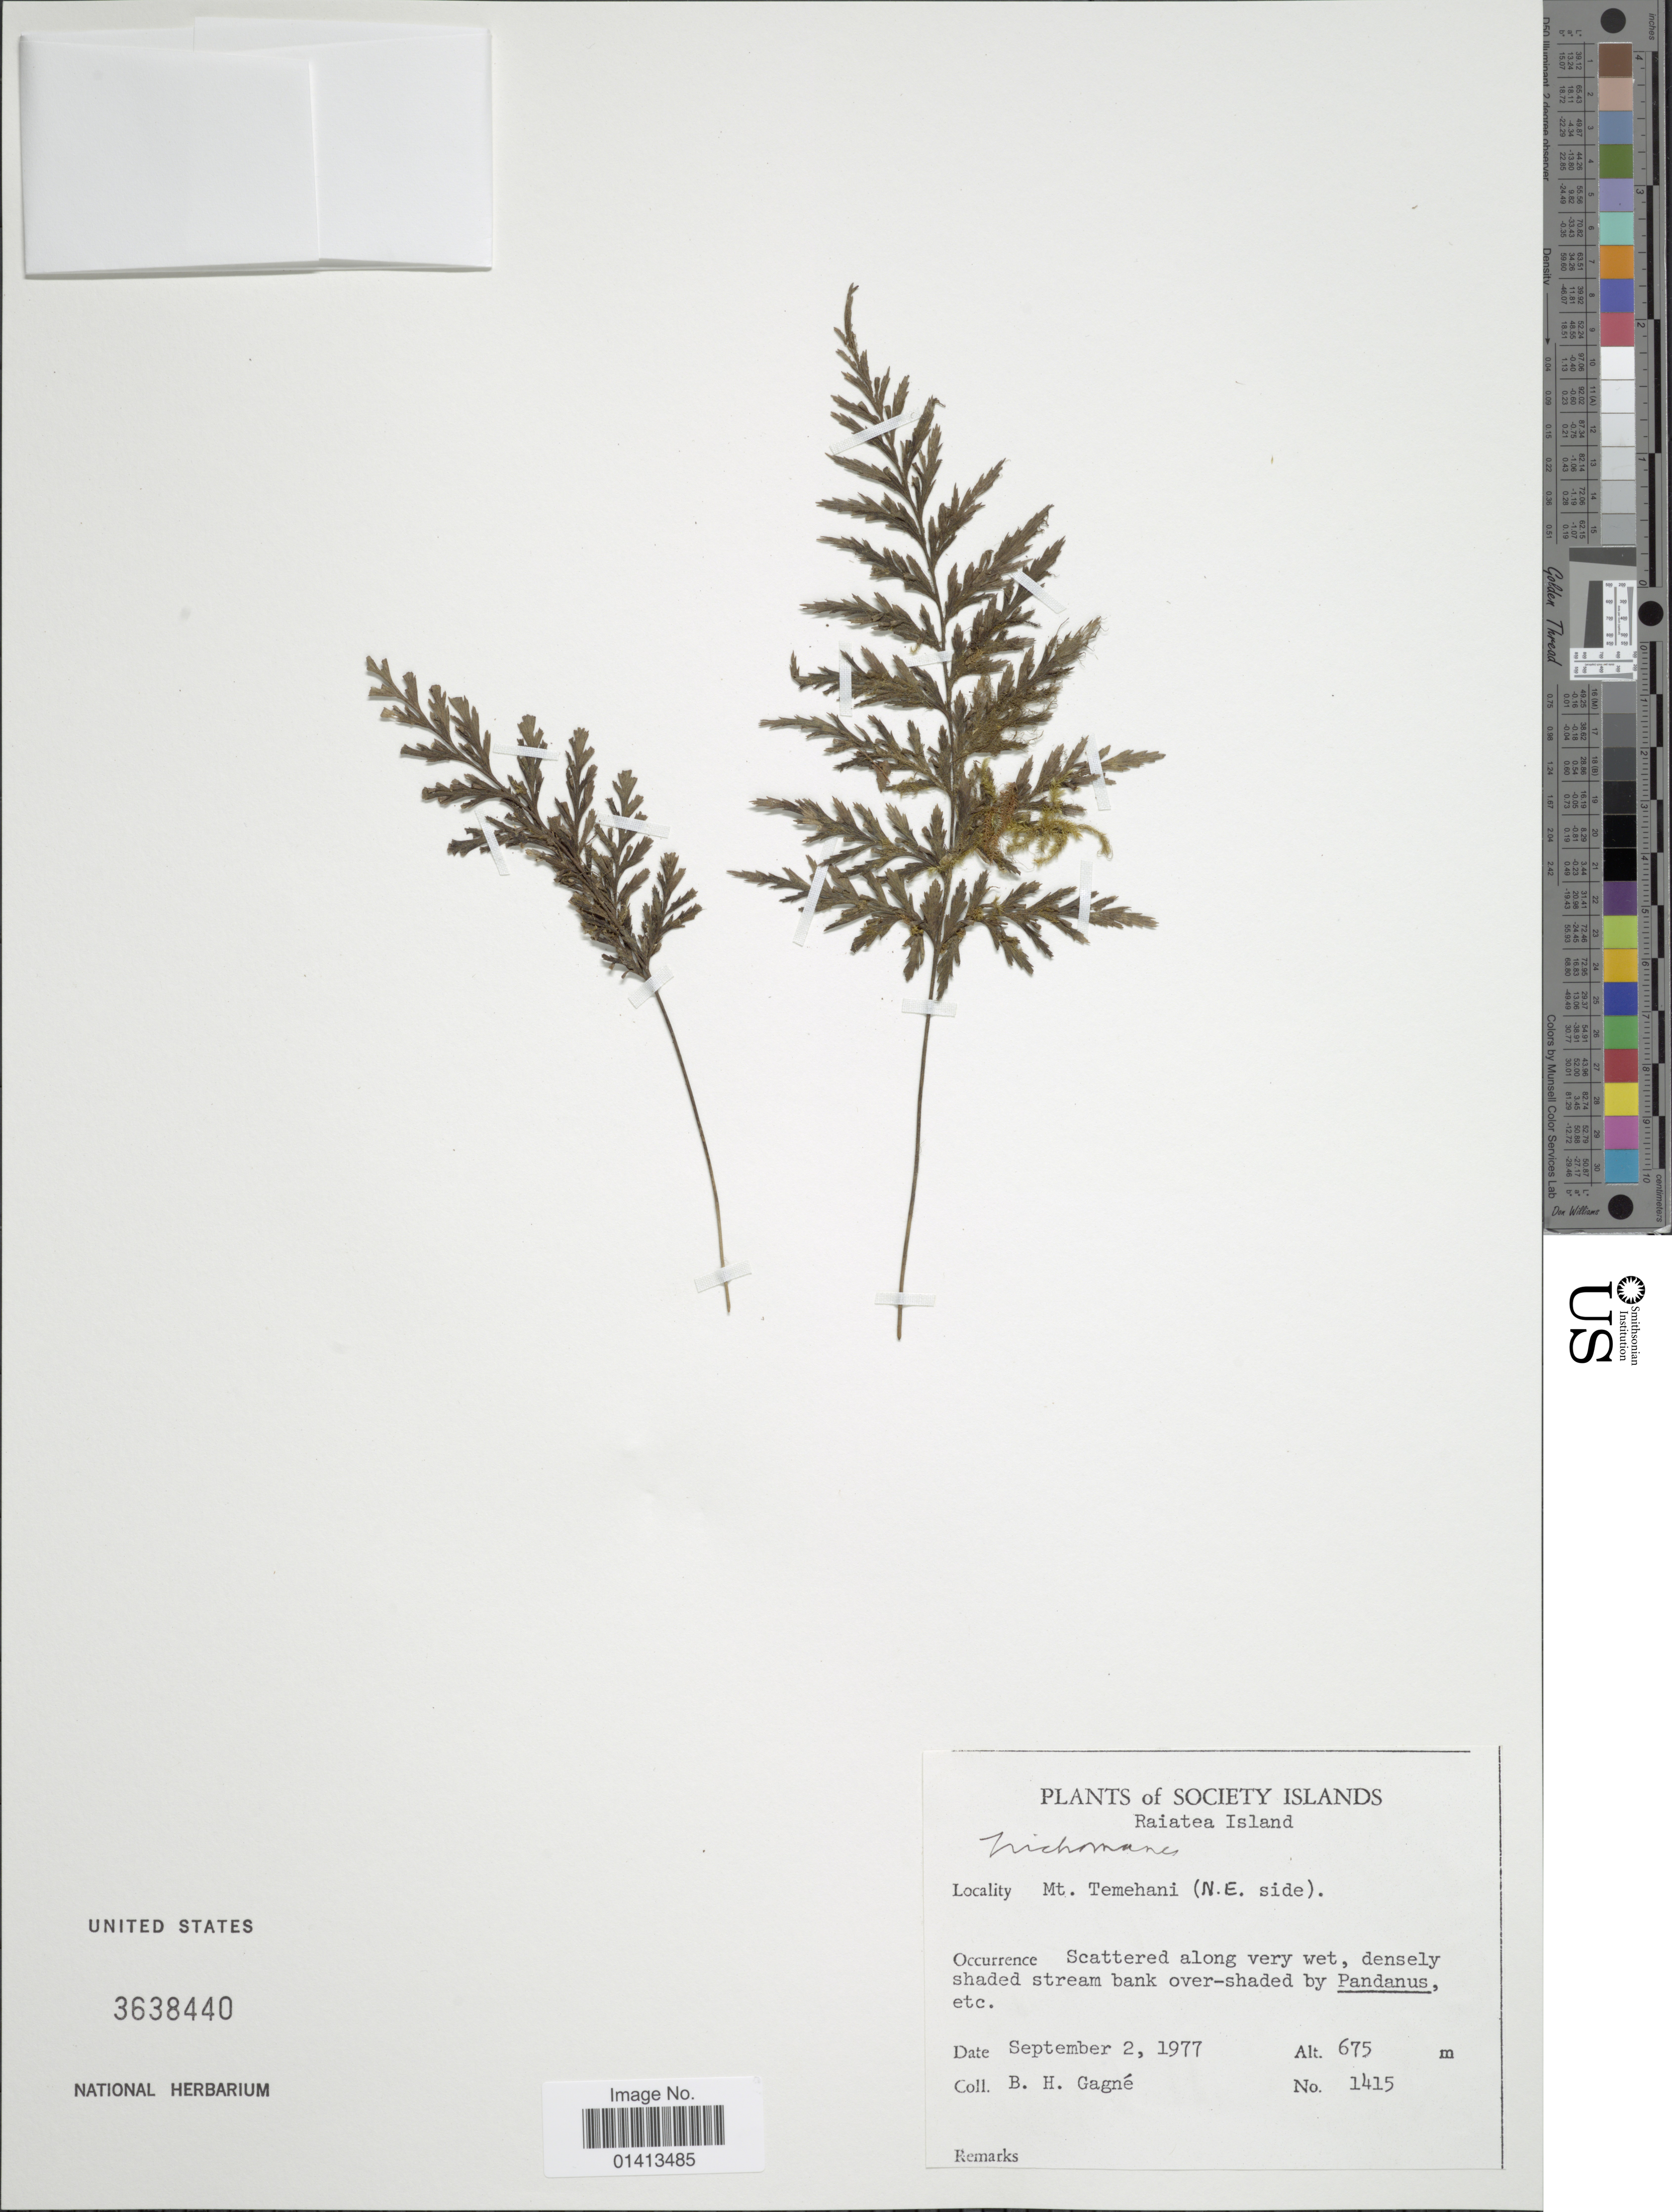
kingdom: Plantae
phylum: Tracheophyta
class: Polypodiopsida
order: Hymenophyllales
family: Hymenophyllaceae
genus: Crepidomanes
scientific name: Crepidomanes sp.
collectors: B. H. Gagné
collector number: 1415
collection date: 1977-09-02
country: French Polynesia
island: Raiatea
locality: Society Islands, Raiatea Island, Mt Temehani (n.e. side)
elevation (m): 675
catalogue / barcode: US 3638440